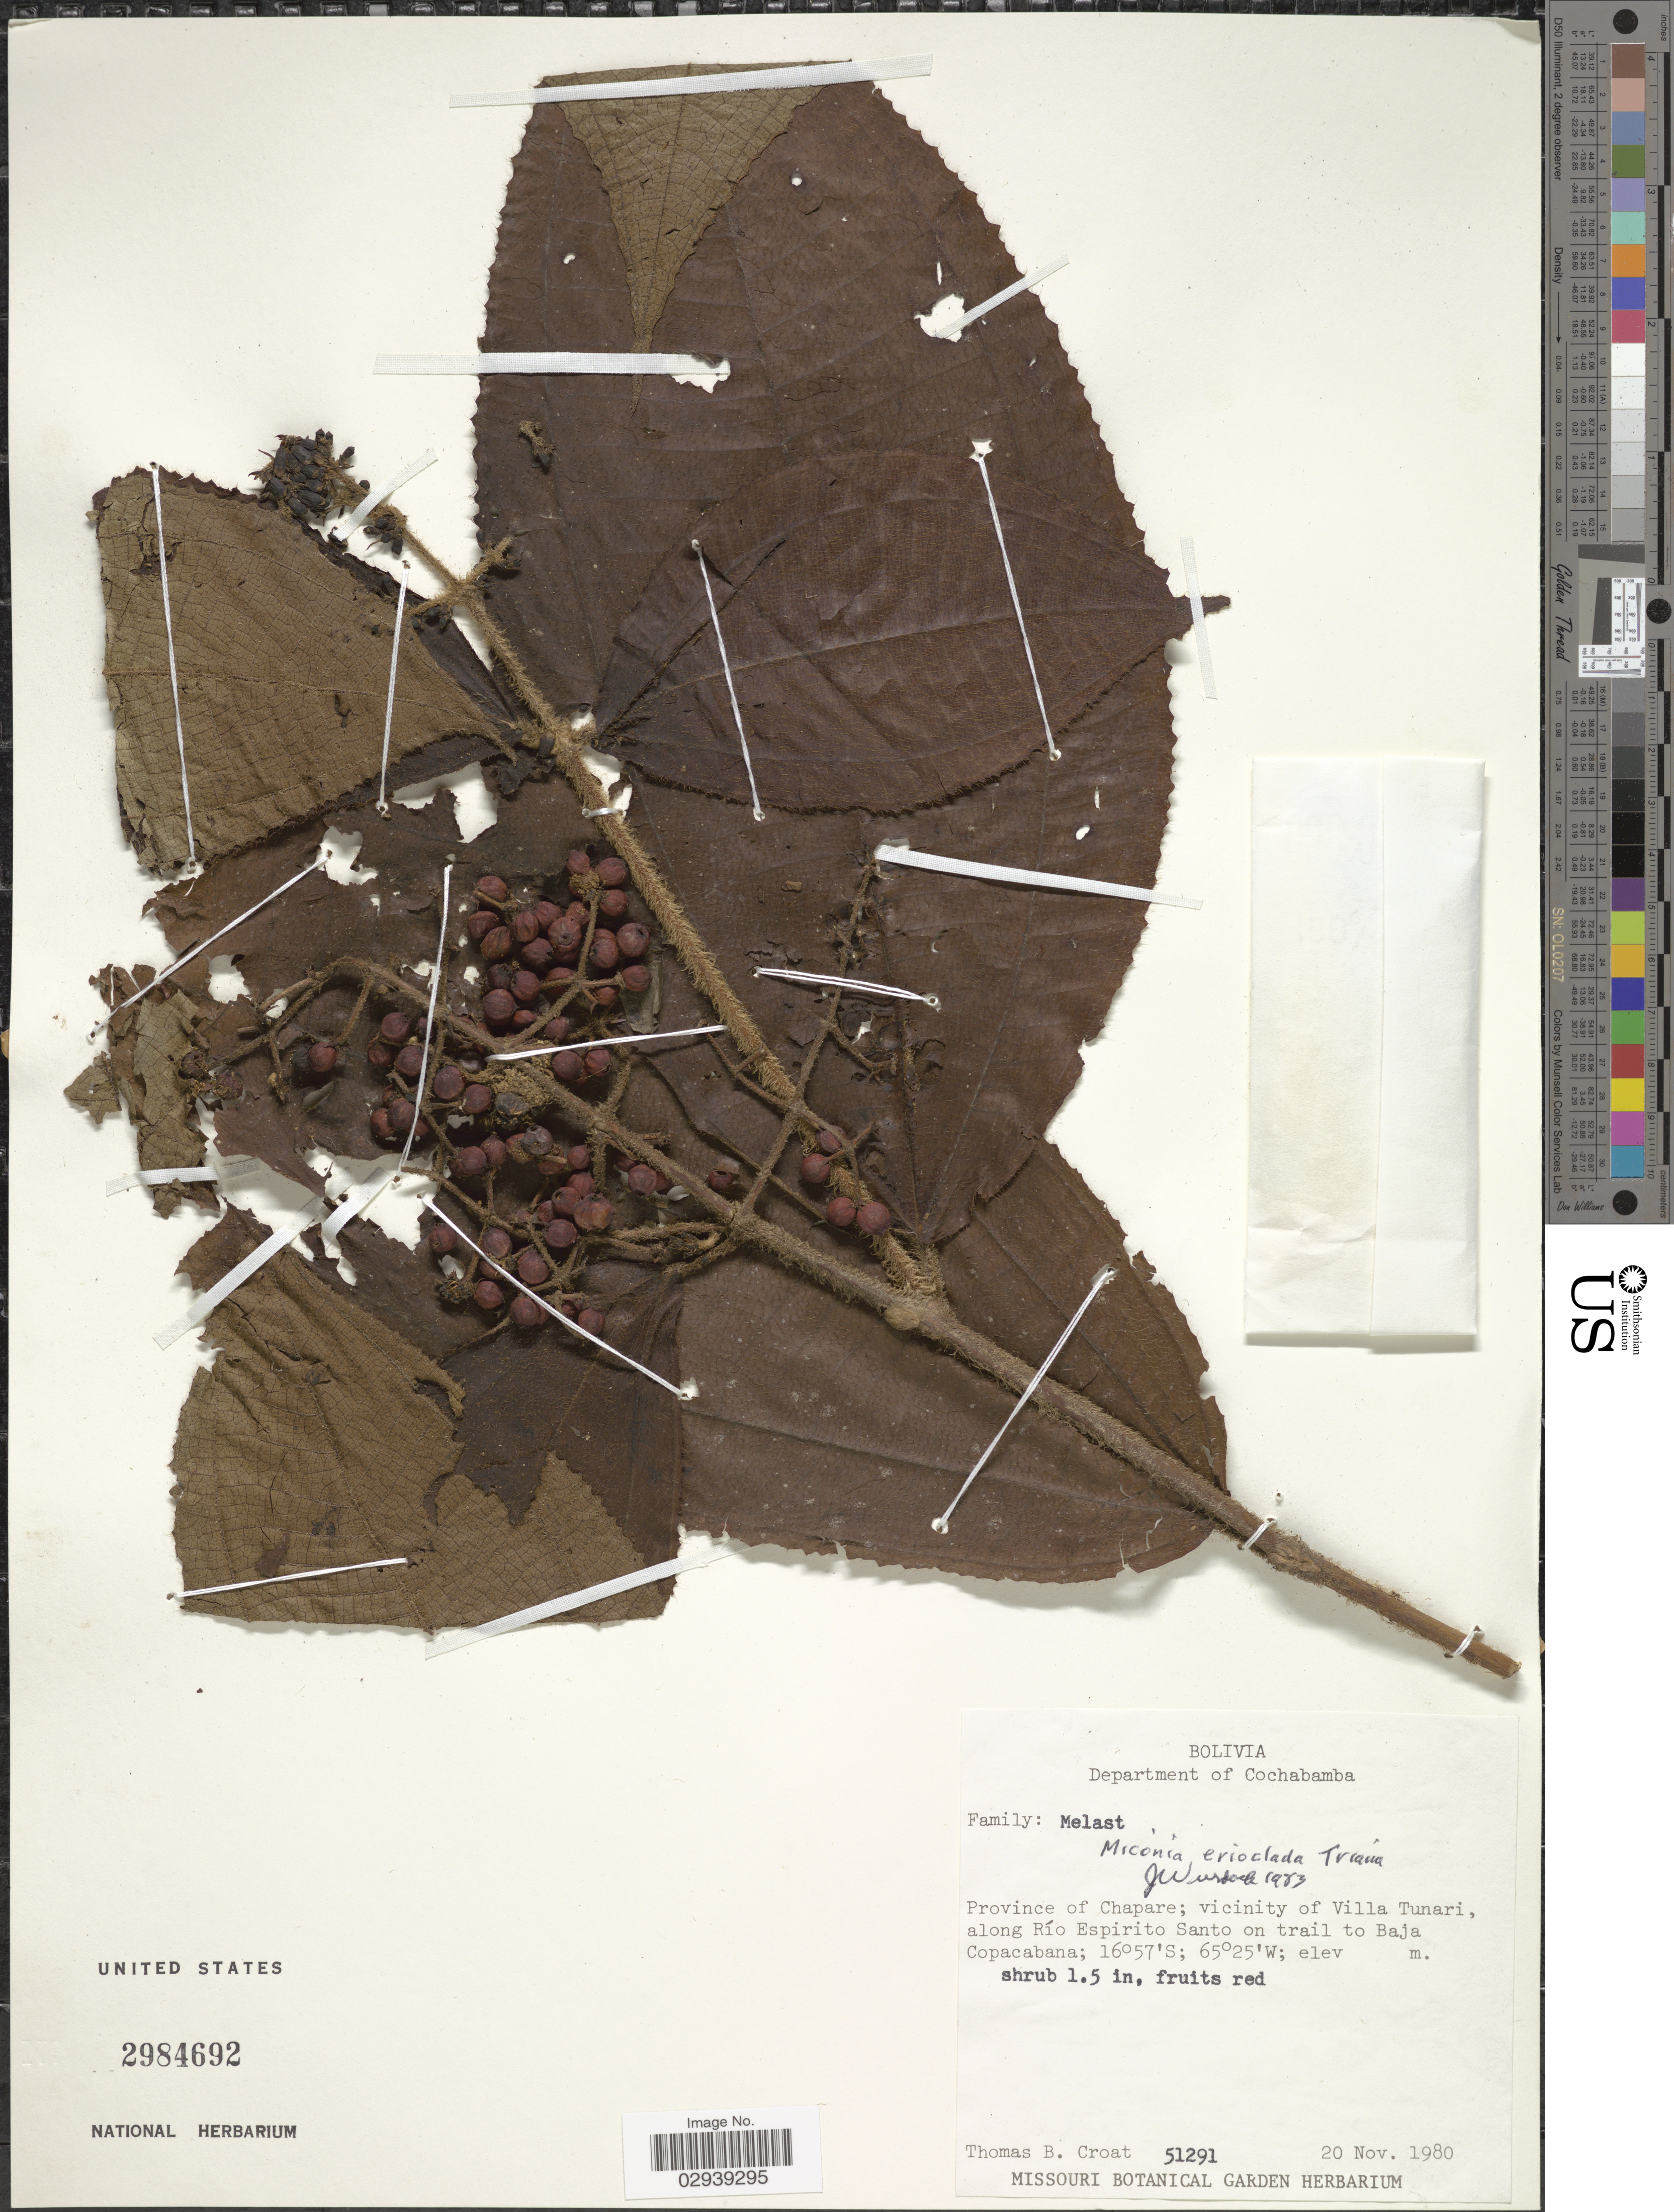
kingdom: Plantae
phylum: Tracheophyta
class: Magnoliopsida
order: Myrtales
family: Melastomataceae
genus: Miconia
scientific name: Miconia erioclada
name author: Triana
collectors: T. B. Croat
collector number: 51291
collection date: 1980-11-20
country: Bolivia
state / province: Cochabamba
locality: Department of Cochabamba. Province of Chapare; vicinity of Villa Tunari, along Río Espirito Santo on trail to Baja Copacabana.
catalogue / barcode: US 2984692